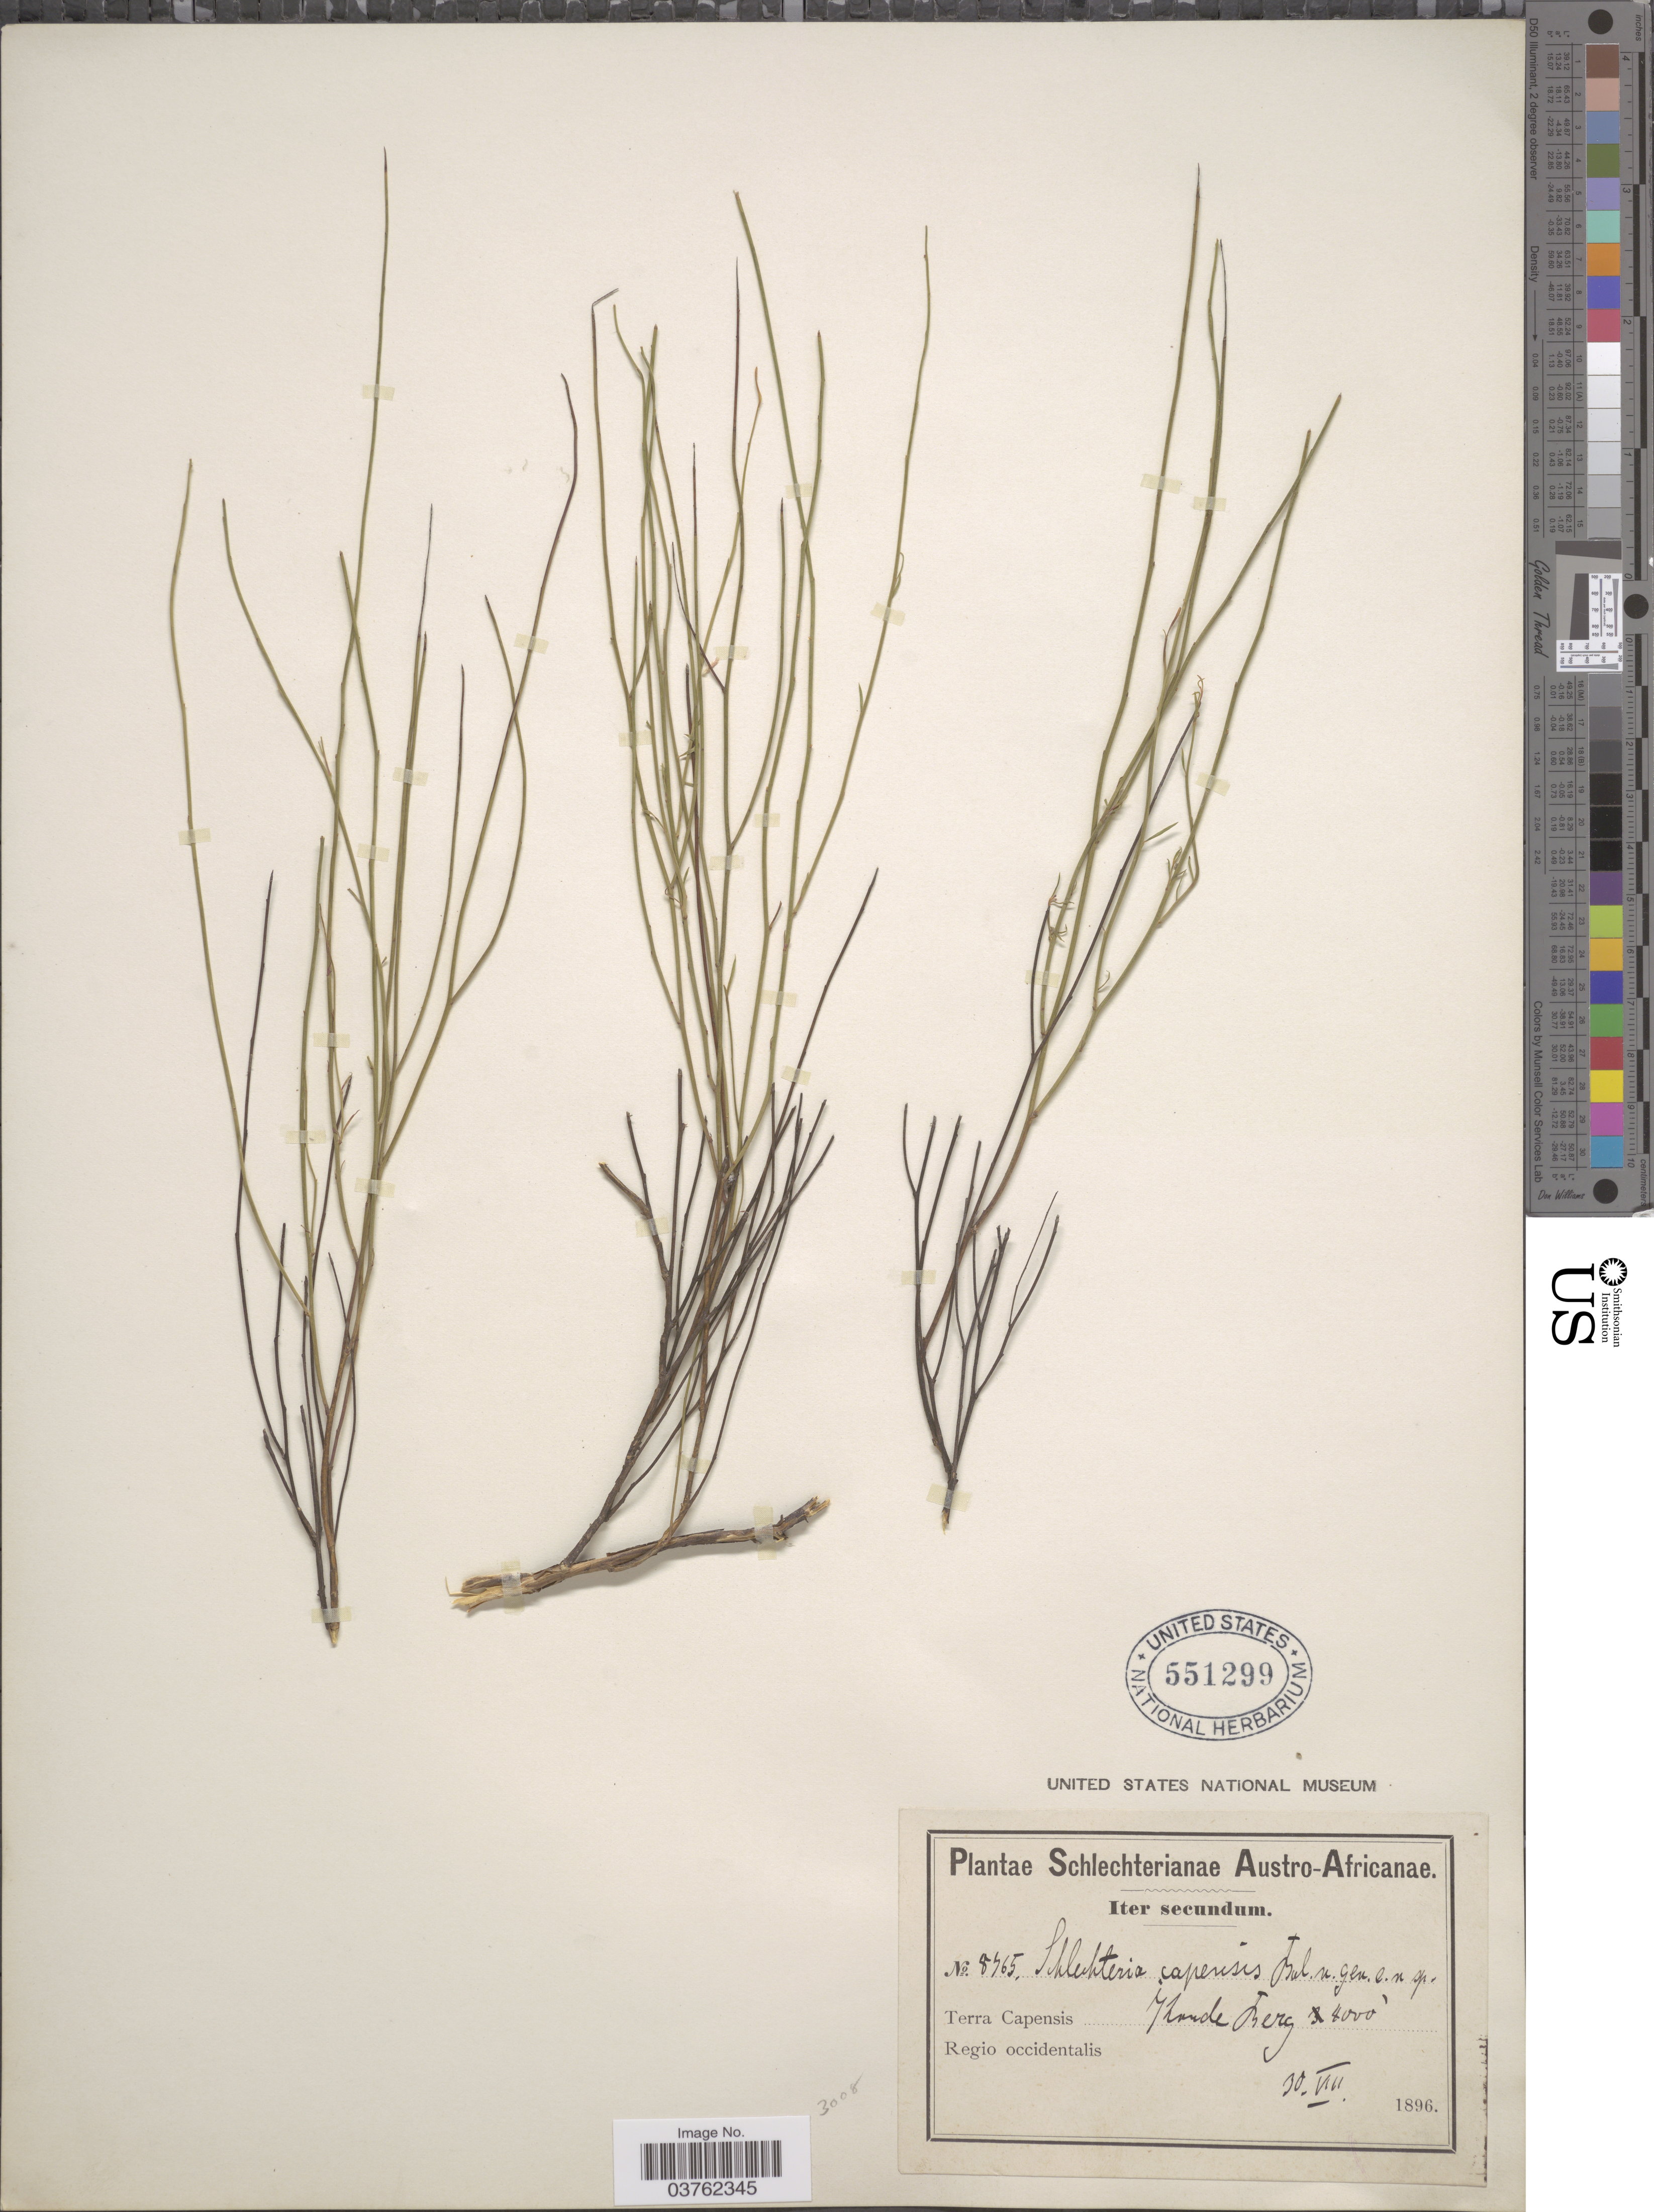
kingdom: Plantae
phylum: Tracheophyta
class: Magnoliopsida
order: Brassicales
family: Brassicaceae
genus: Schlechteria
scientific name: Schlechteria capensis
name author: Bolus ex Schltr.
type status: Type Collection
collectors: Schlechter, --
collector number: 8765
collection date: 1896-08-30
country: South Africa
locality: Austro-Africanae. Terra Capensis Koude Bergen.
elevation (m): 1219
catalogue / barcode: US 551299